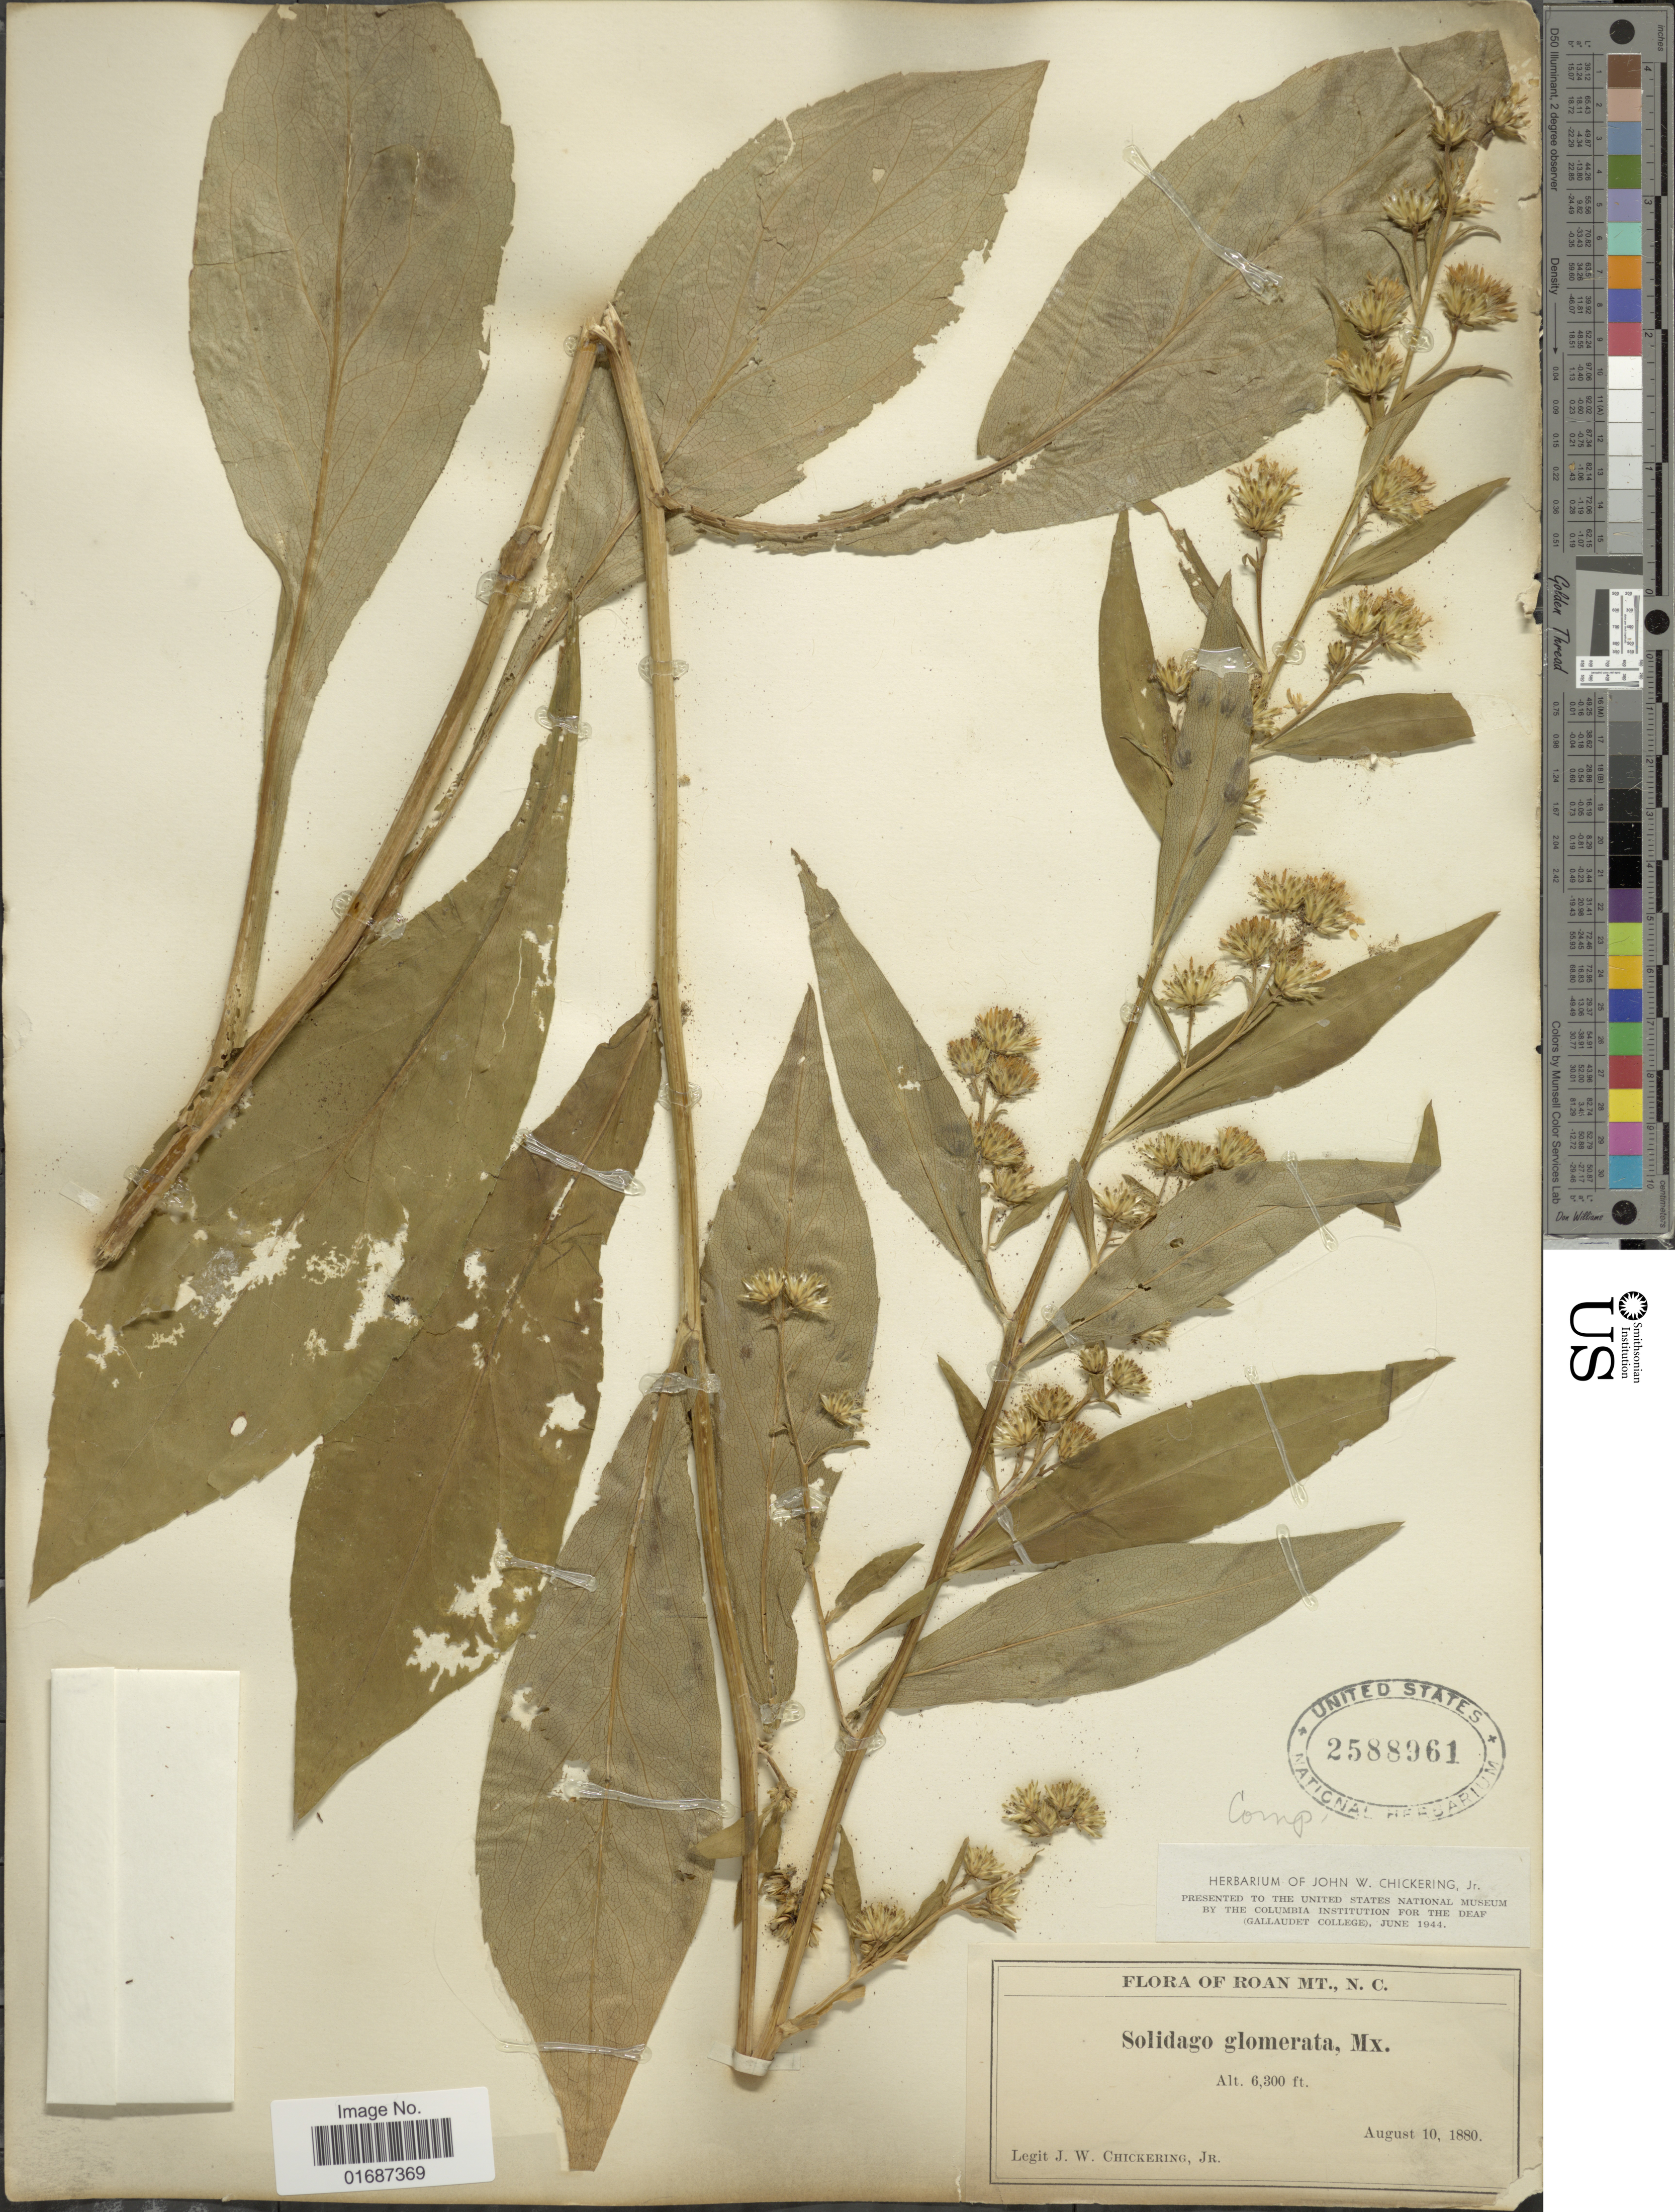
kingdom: Plantae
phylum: Tracheophyta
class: Magnoliopsida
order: Asterales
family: Asteraceae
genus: Solidago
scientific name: Solidago glomerata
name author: Michx.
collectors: J. W. Chickering Jr.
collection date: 1880-08-10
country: United States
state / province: North Carolina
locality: Roan Mountain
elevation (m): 1920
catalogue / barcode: US 2588961